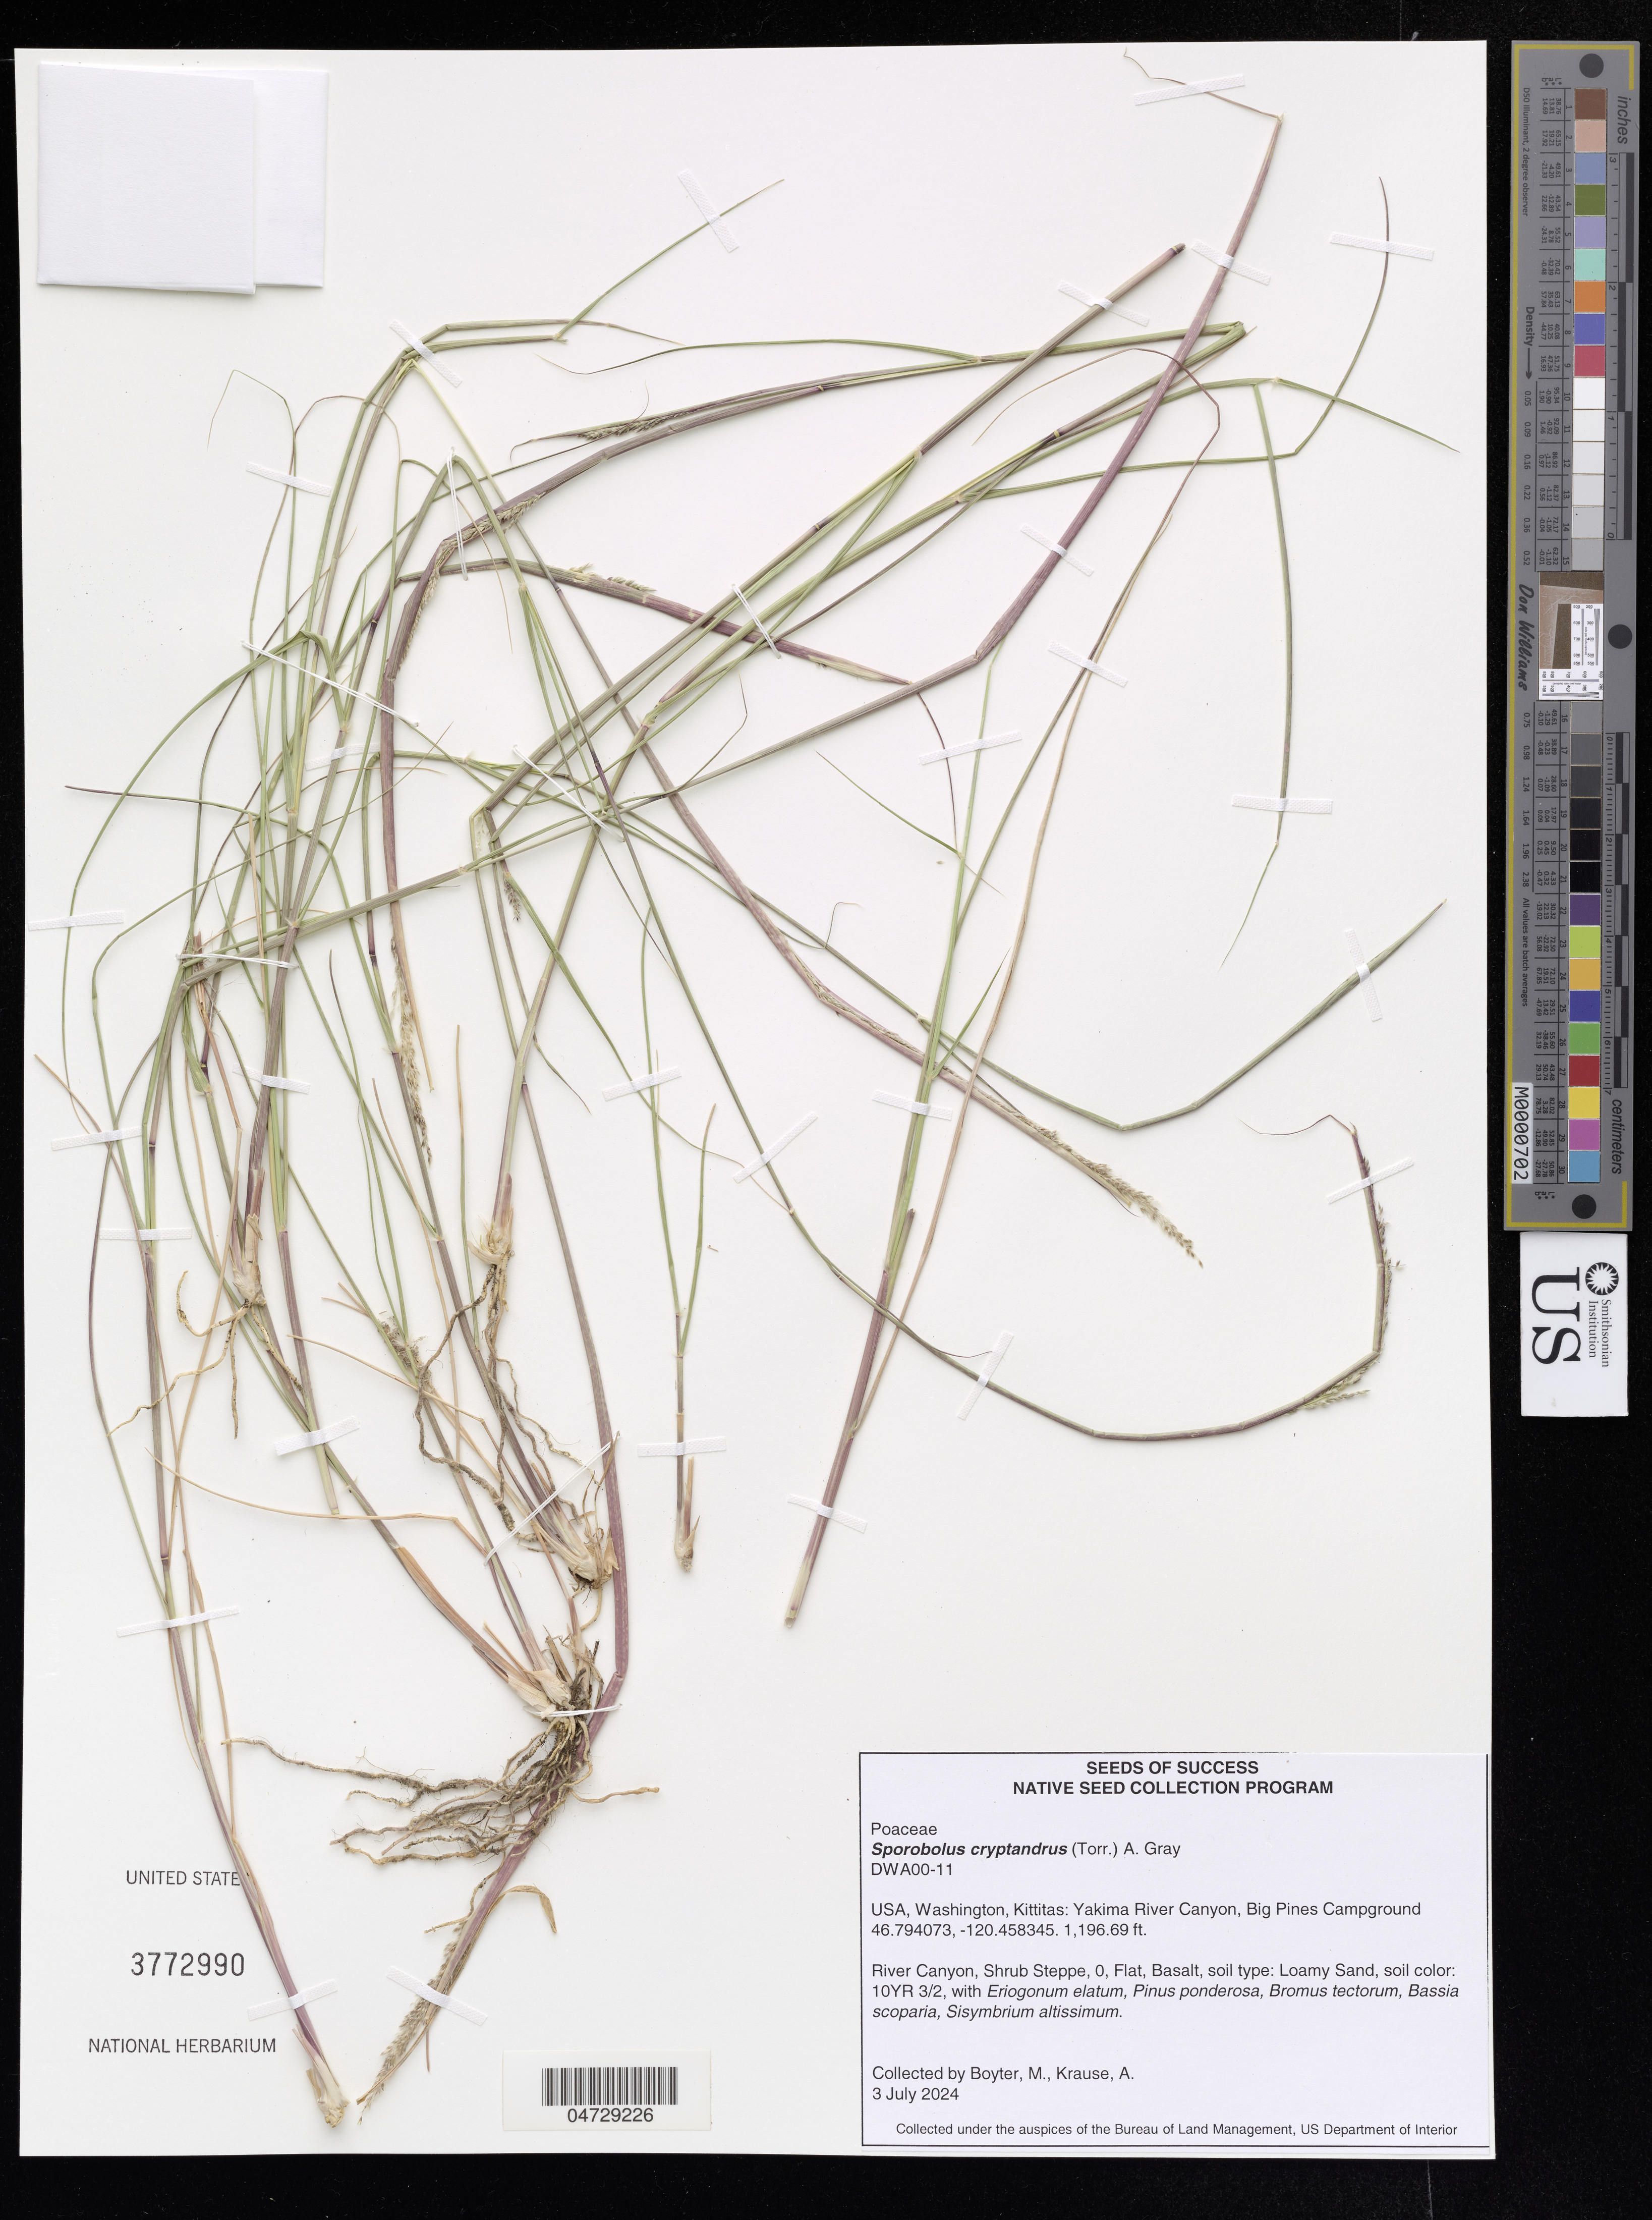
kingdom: Plantae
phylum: Tracheophyta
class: Liliopsida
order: Poales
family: Poaceae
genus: Sporobolus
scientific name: Sporobolus cryptandrus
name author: (Torr.) A. Gray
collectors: M. Boyter & A. Krause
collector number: DWA00-11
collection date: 2024-07-03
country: United States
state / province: Washington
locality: USA, Washington, Kittitas: Yakima River Canyon, Big Pines Campground.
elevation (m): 364.75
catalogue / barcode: US 3772990